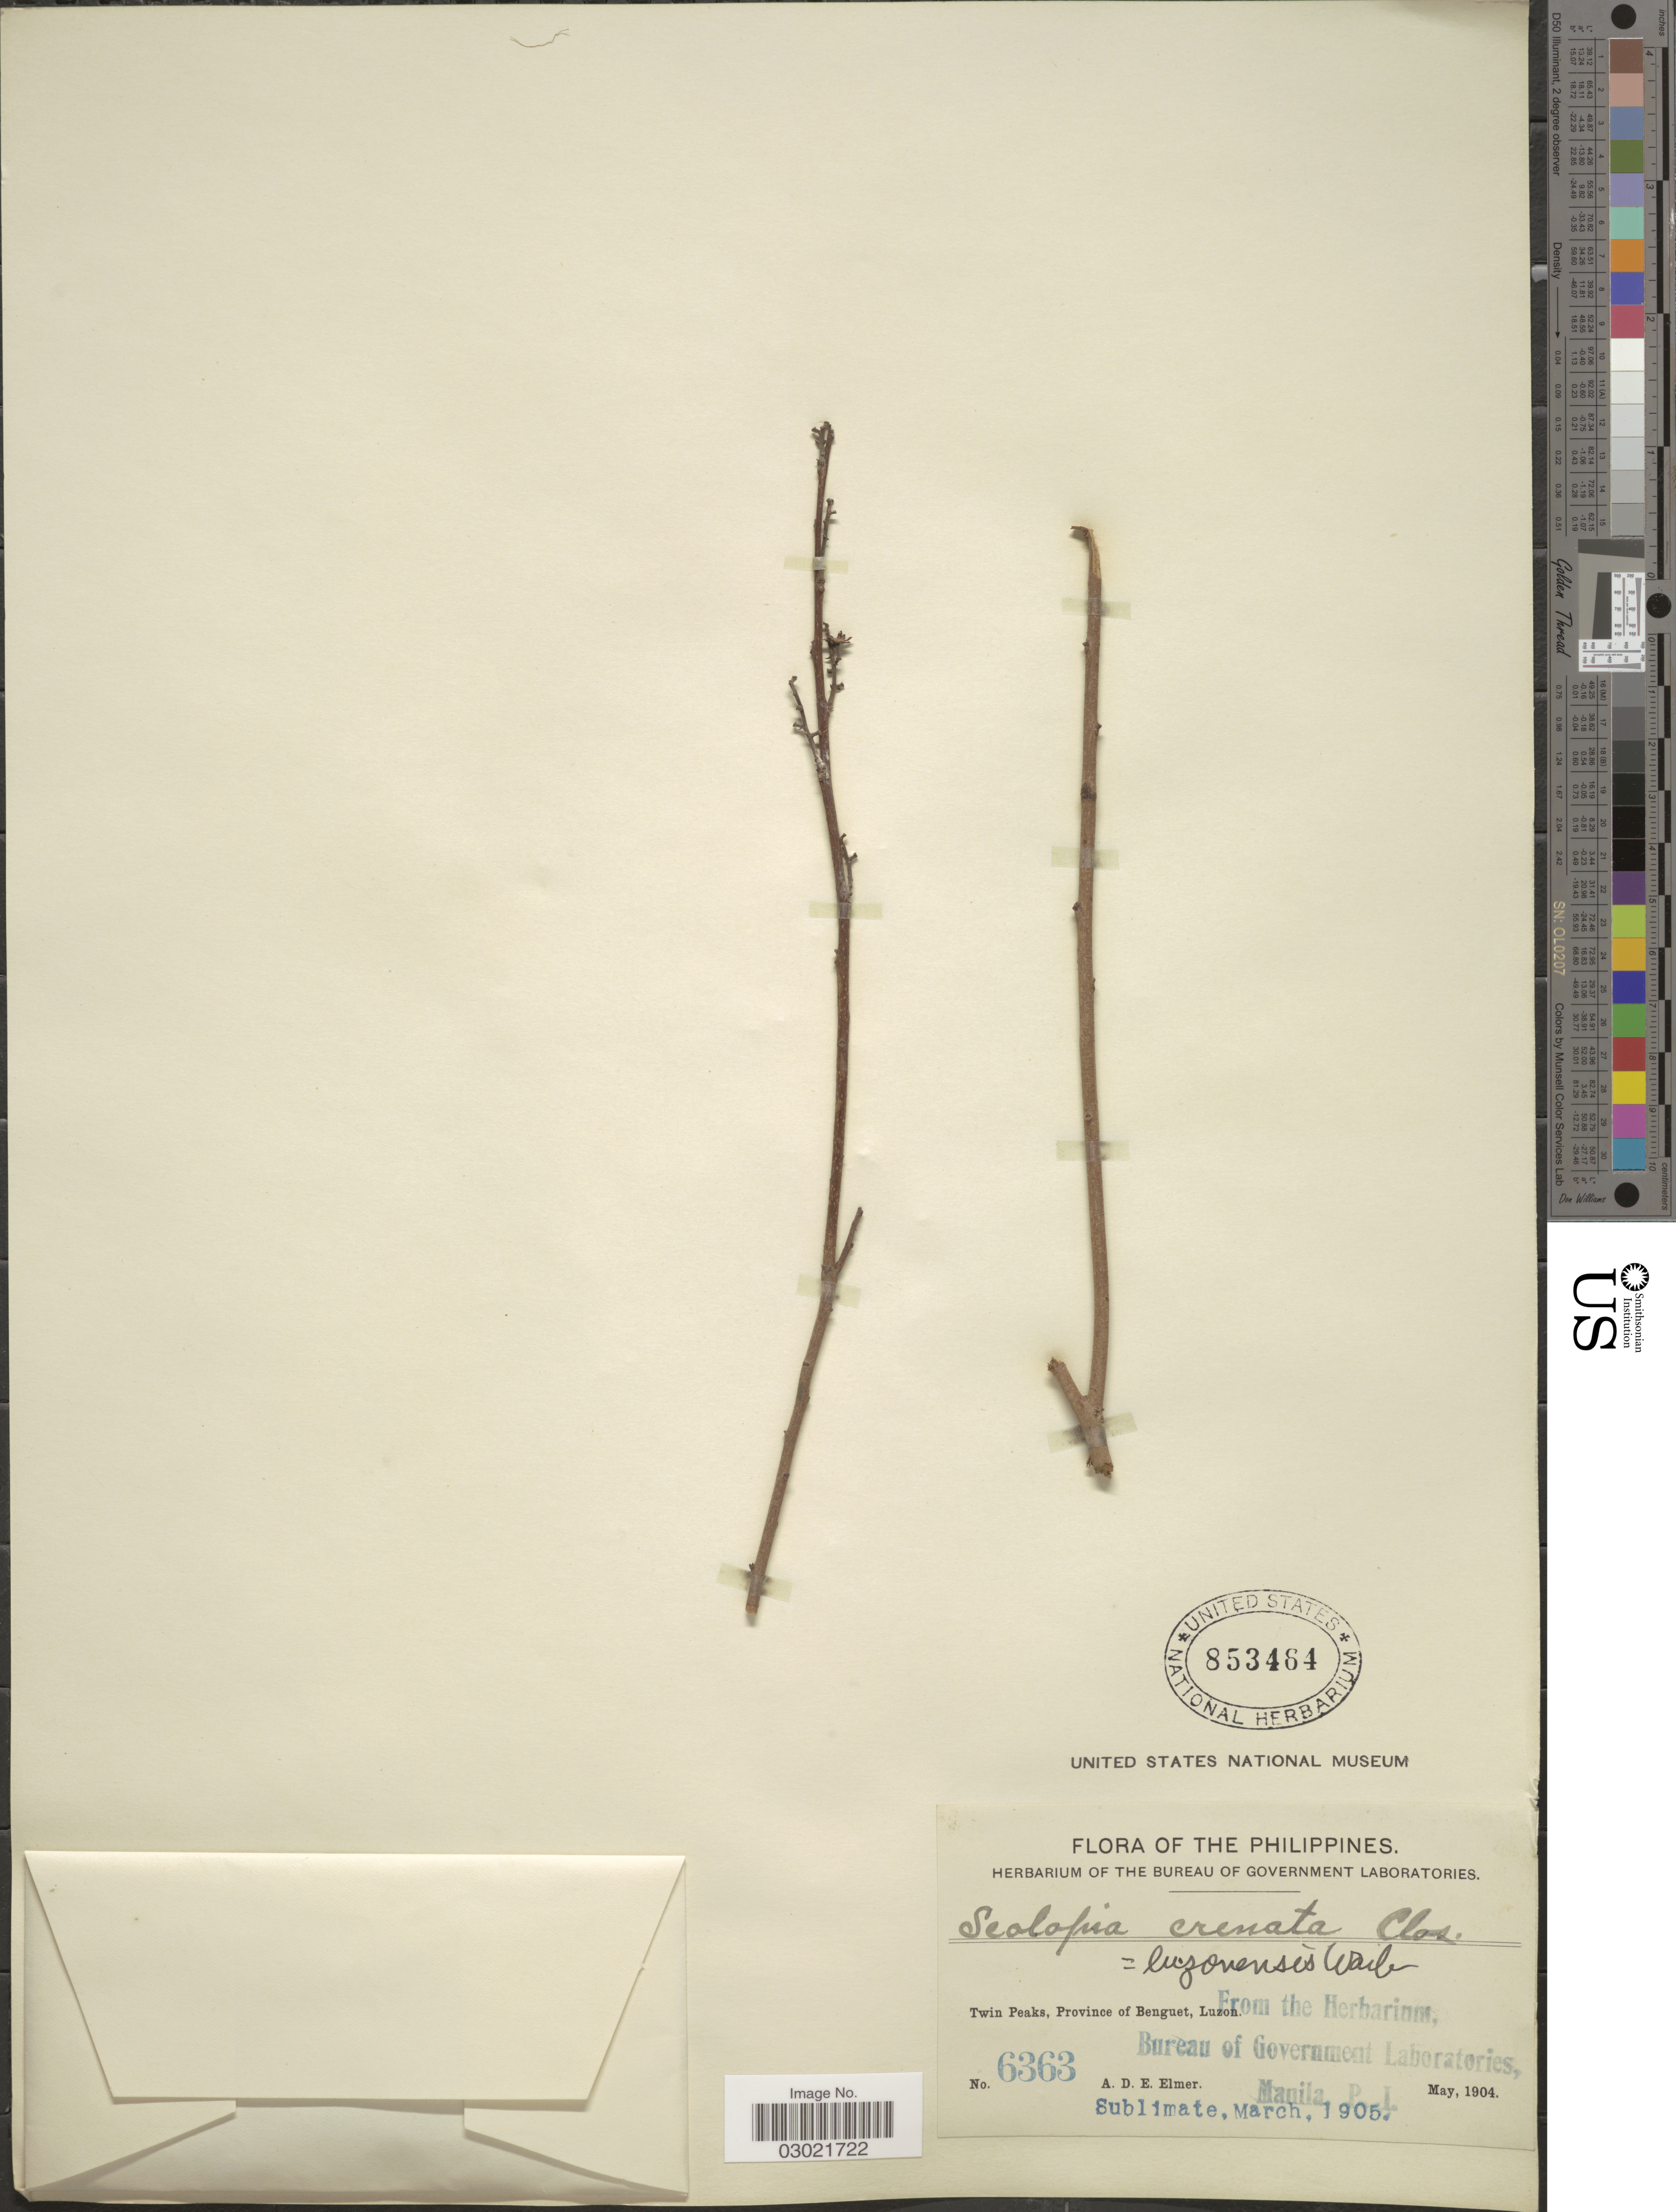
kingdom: Plantae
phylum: Tracheophyta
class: Magnoliopsida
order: Malpighiales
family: Salicaceae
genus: Scolopia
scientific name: Scolopia luzonensis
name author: (C. Presl) Warb.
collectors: A. D. E. Elmer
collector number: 6363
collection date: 1904-05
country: Philippines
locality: Twin Peaks, Province of Benguet, Luzon.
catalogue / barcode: US 853464